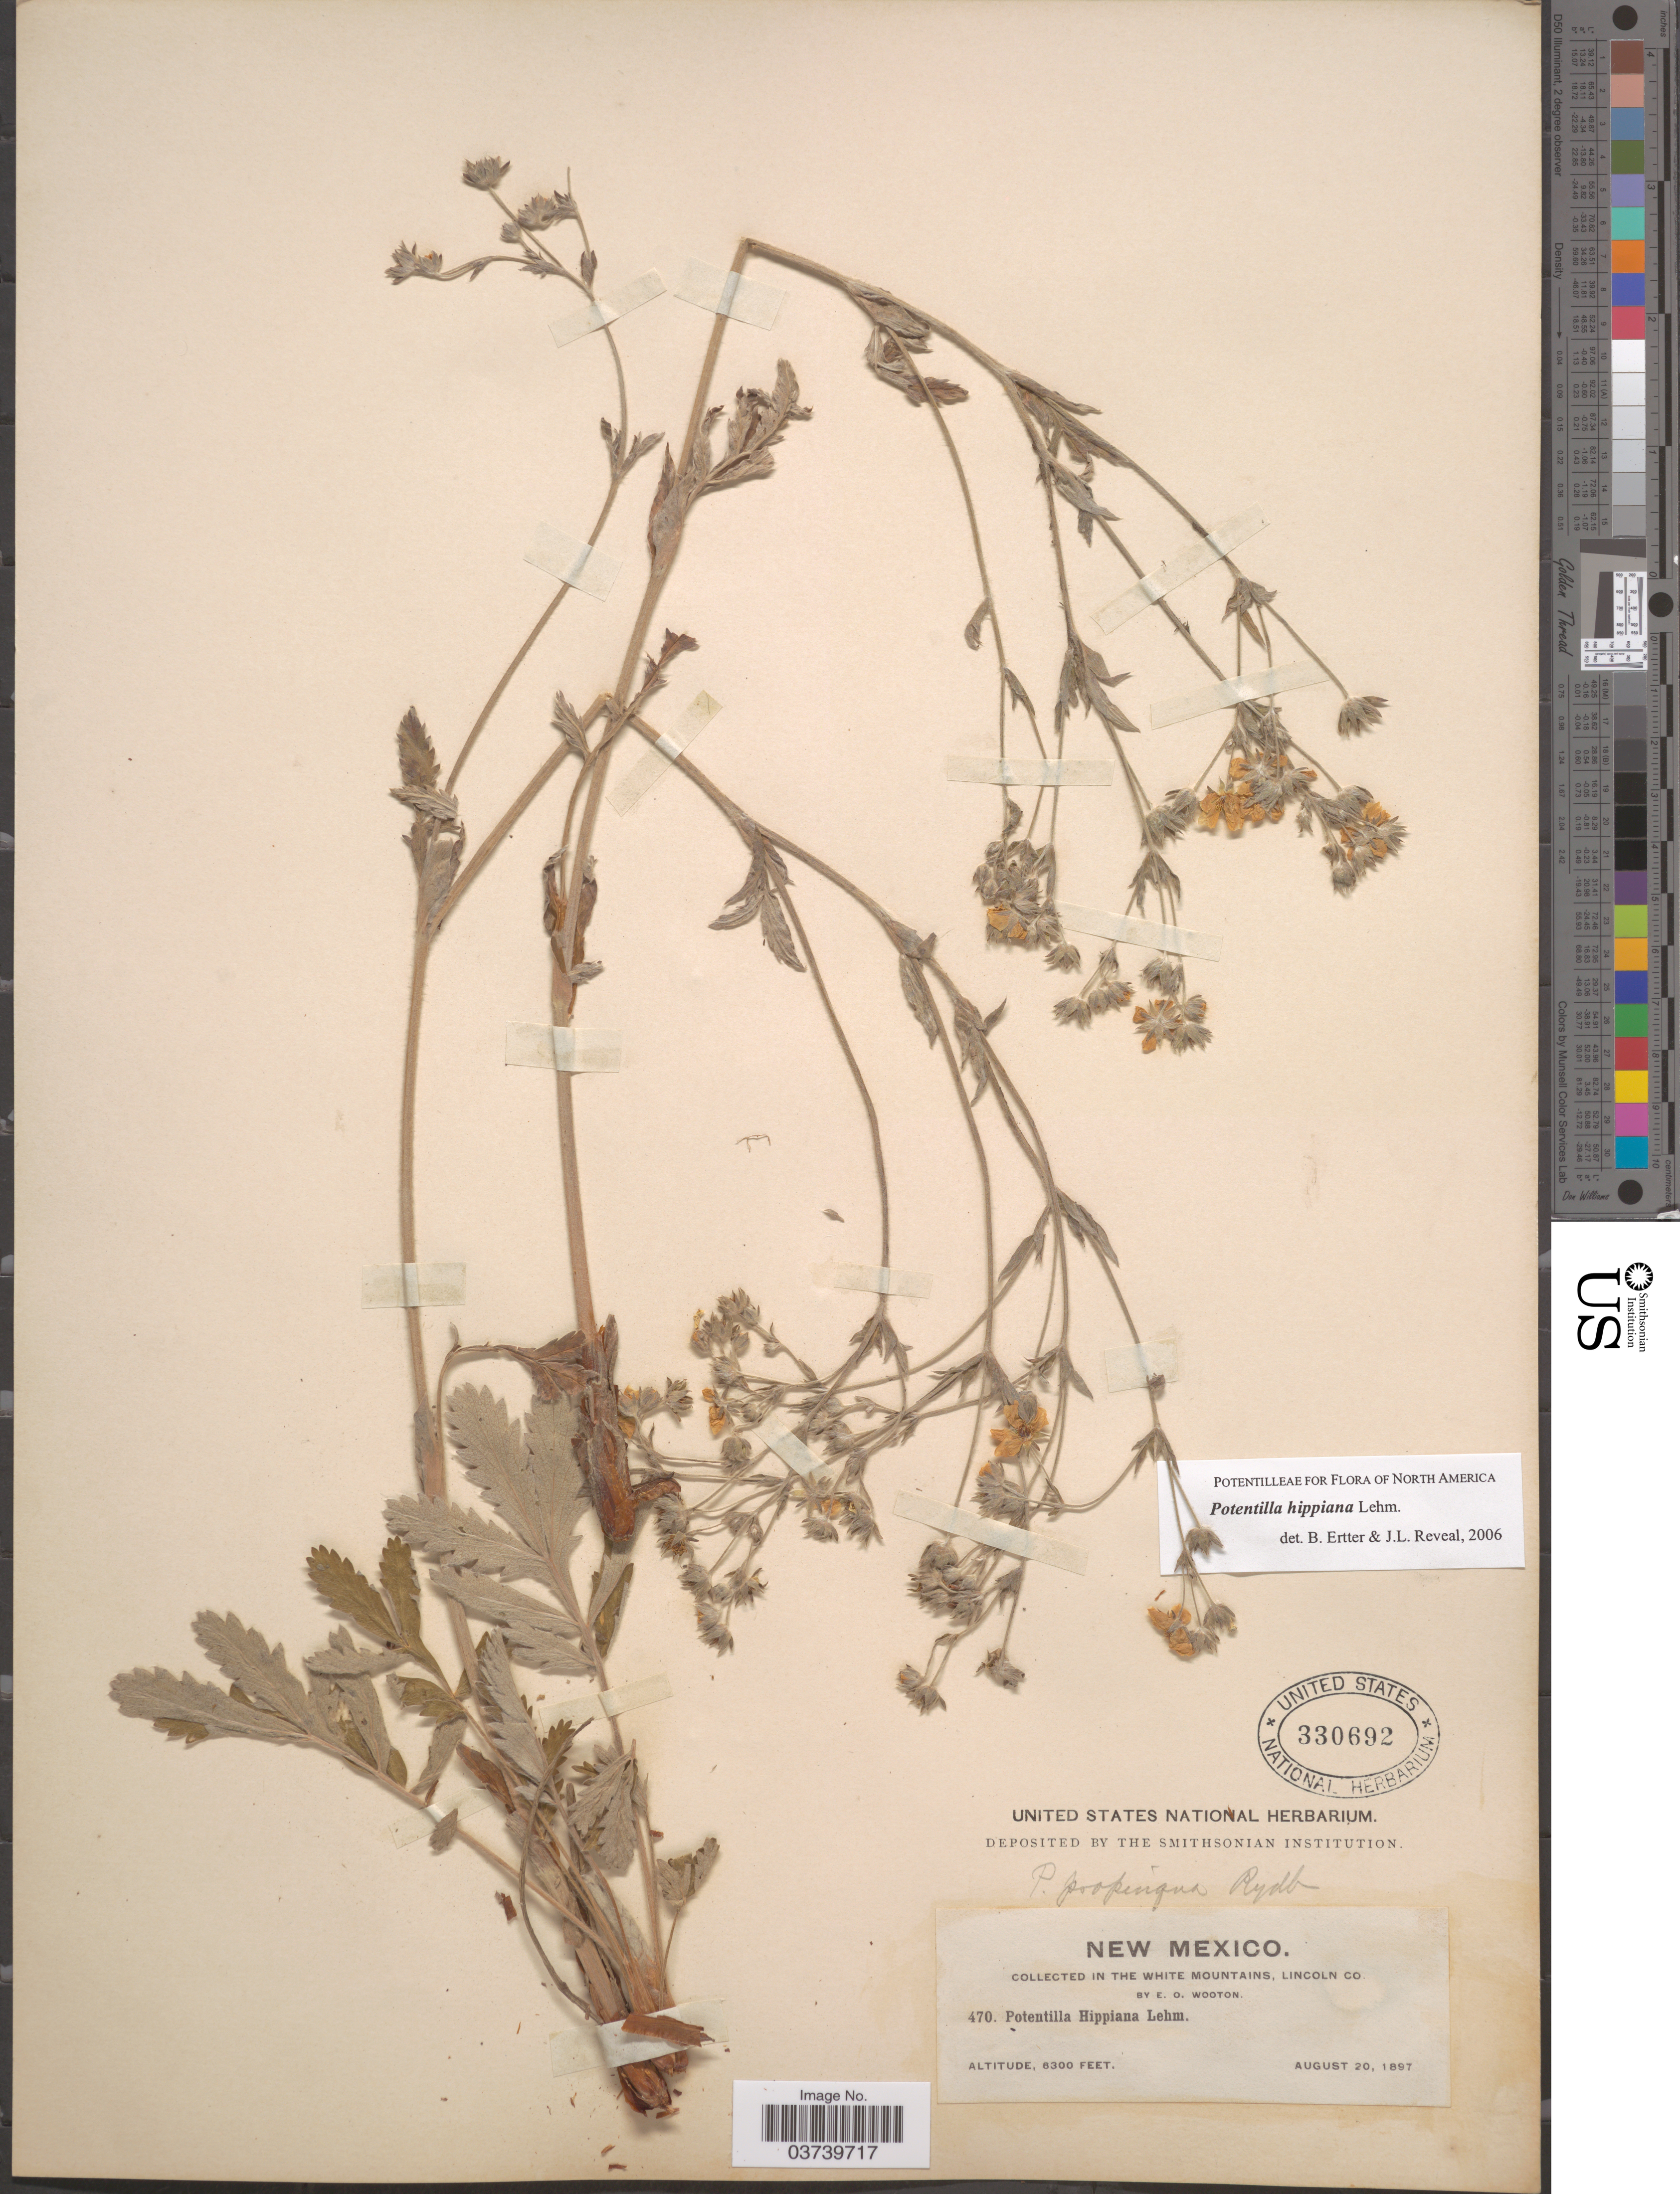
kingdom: Plantae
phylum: Tracheophyta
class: Magnoliopsida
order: Rosales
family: Rosaceae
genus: Potentilla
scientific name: Potentilla hippiana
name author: Lehm.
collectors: E. O. Wooton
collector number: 470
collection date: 1897-08-20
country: United States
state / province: New Mexico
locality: In The White Mountains, Lincoln Co.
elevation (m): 1920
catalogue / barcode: US 330692